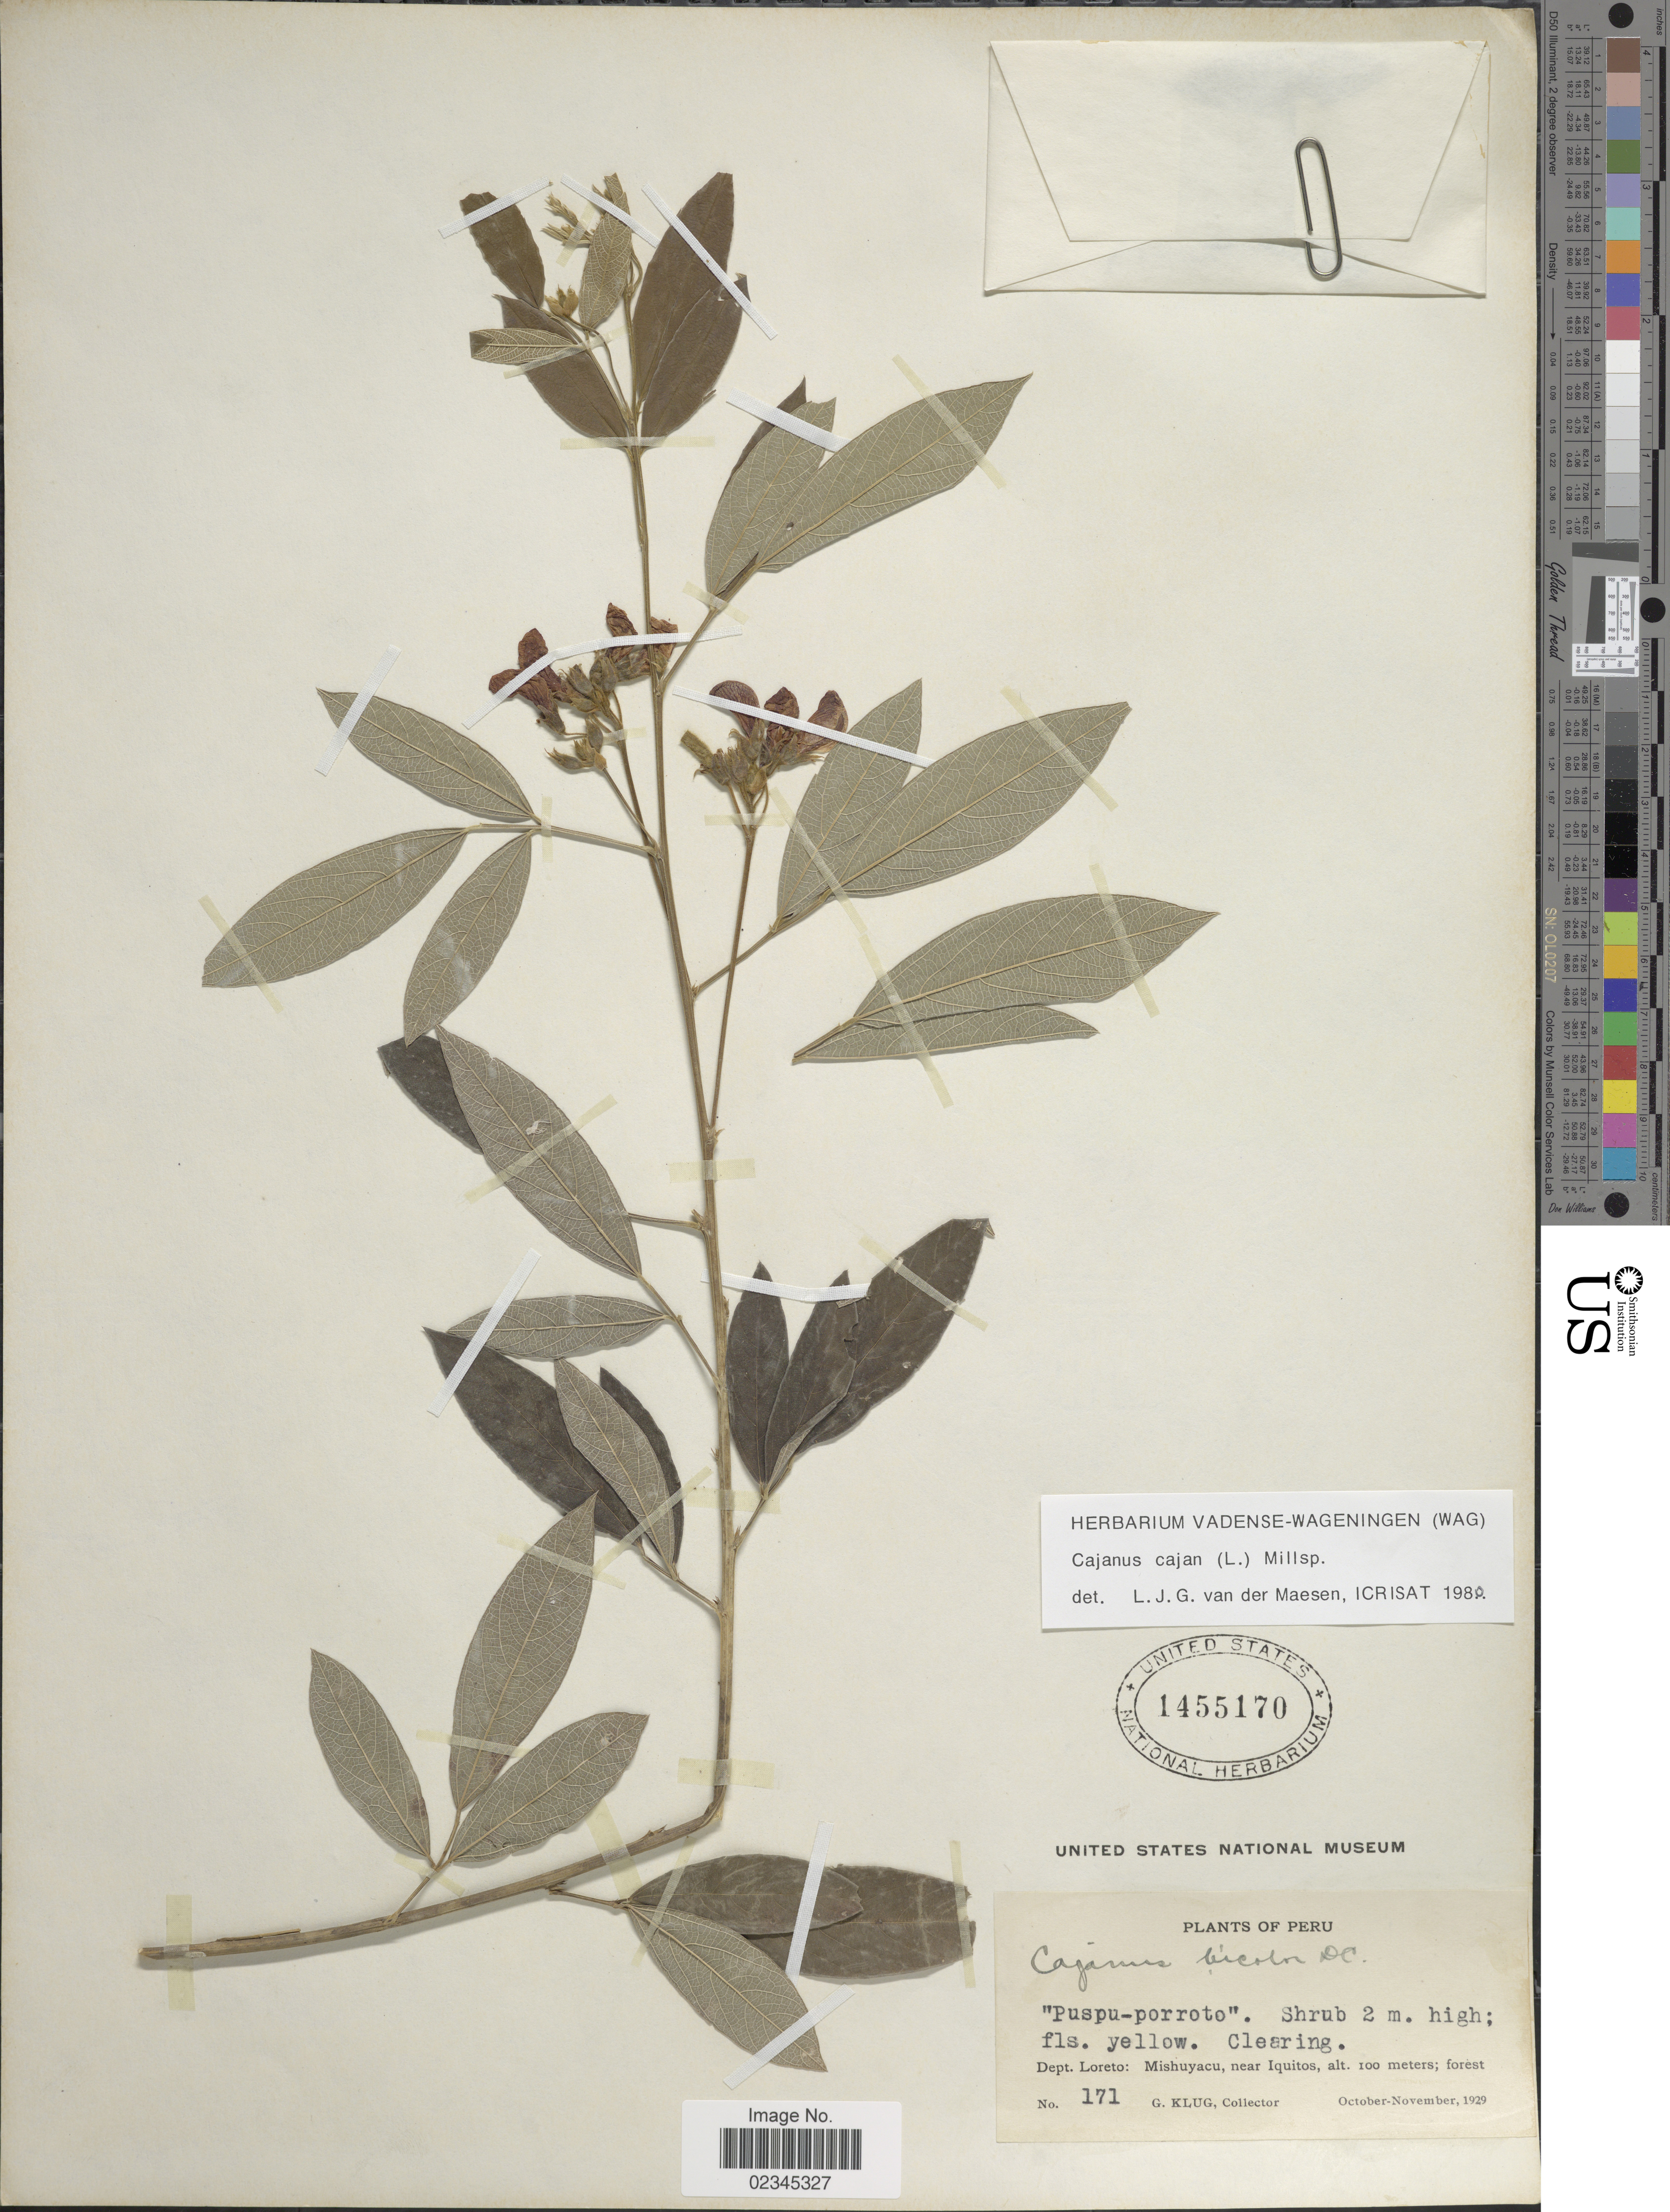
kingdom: Plantae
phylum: Tracheophyta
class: Magnoliopsida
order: Fabales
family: Fabaceae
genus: Cajanus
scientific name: Cajanus cajan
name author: (L.) Huth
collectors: G. Klug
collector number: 171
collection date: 1929-10/1929-11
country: Peru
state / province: Loreto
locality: Mishuyacu, near Iquitos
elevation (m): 100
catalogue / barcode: US 1455170